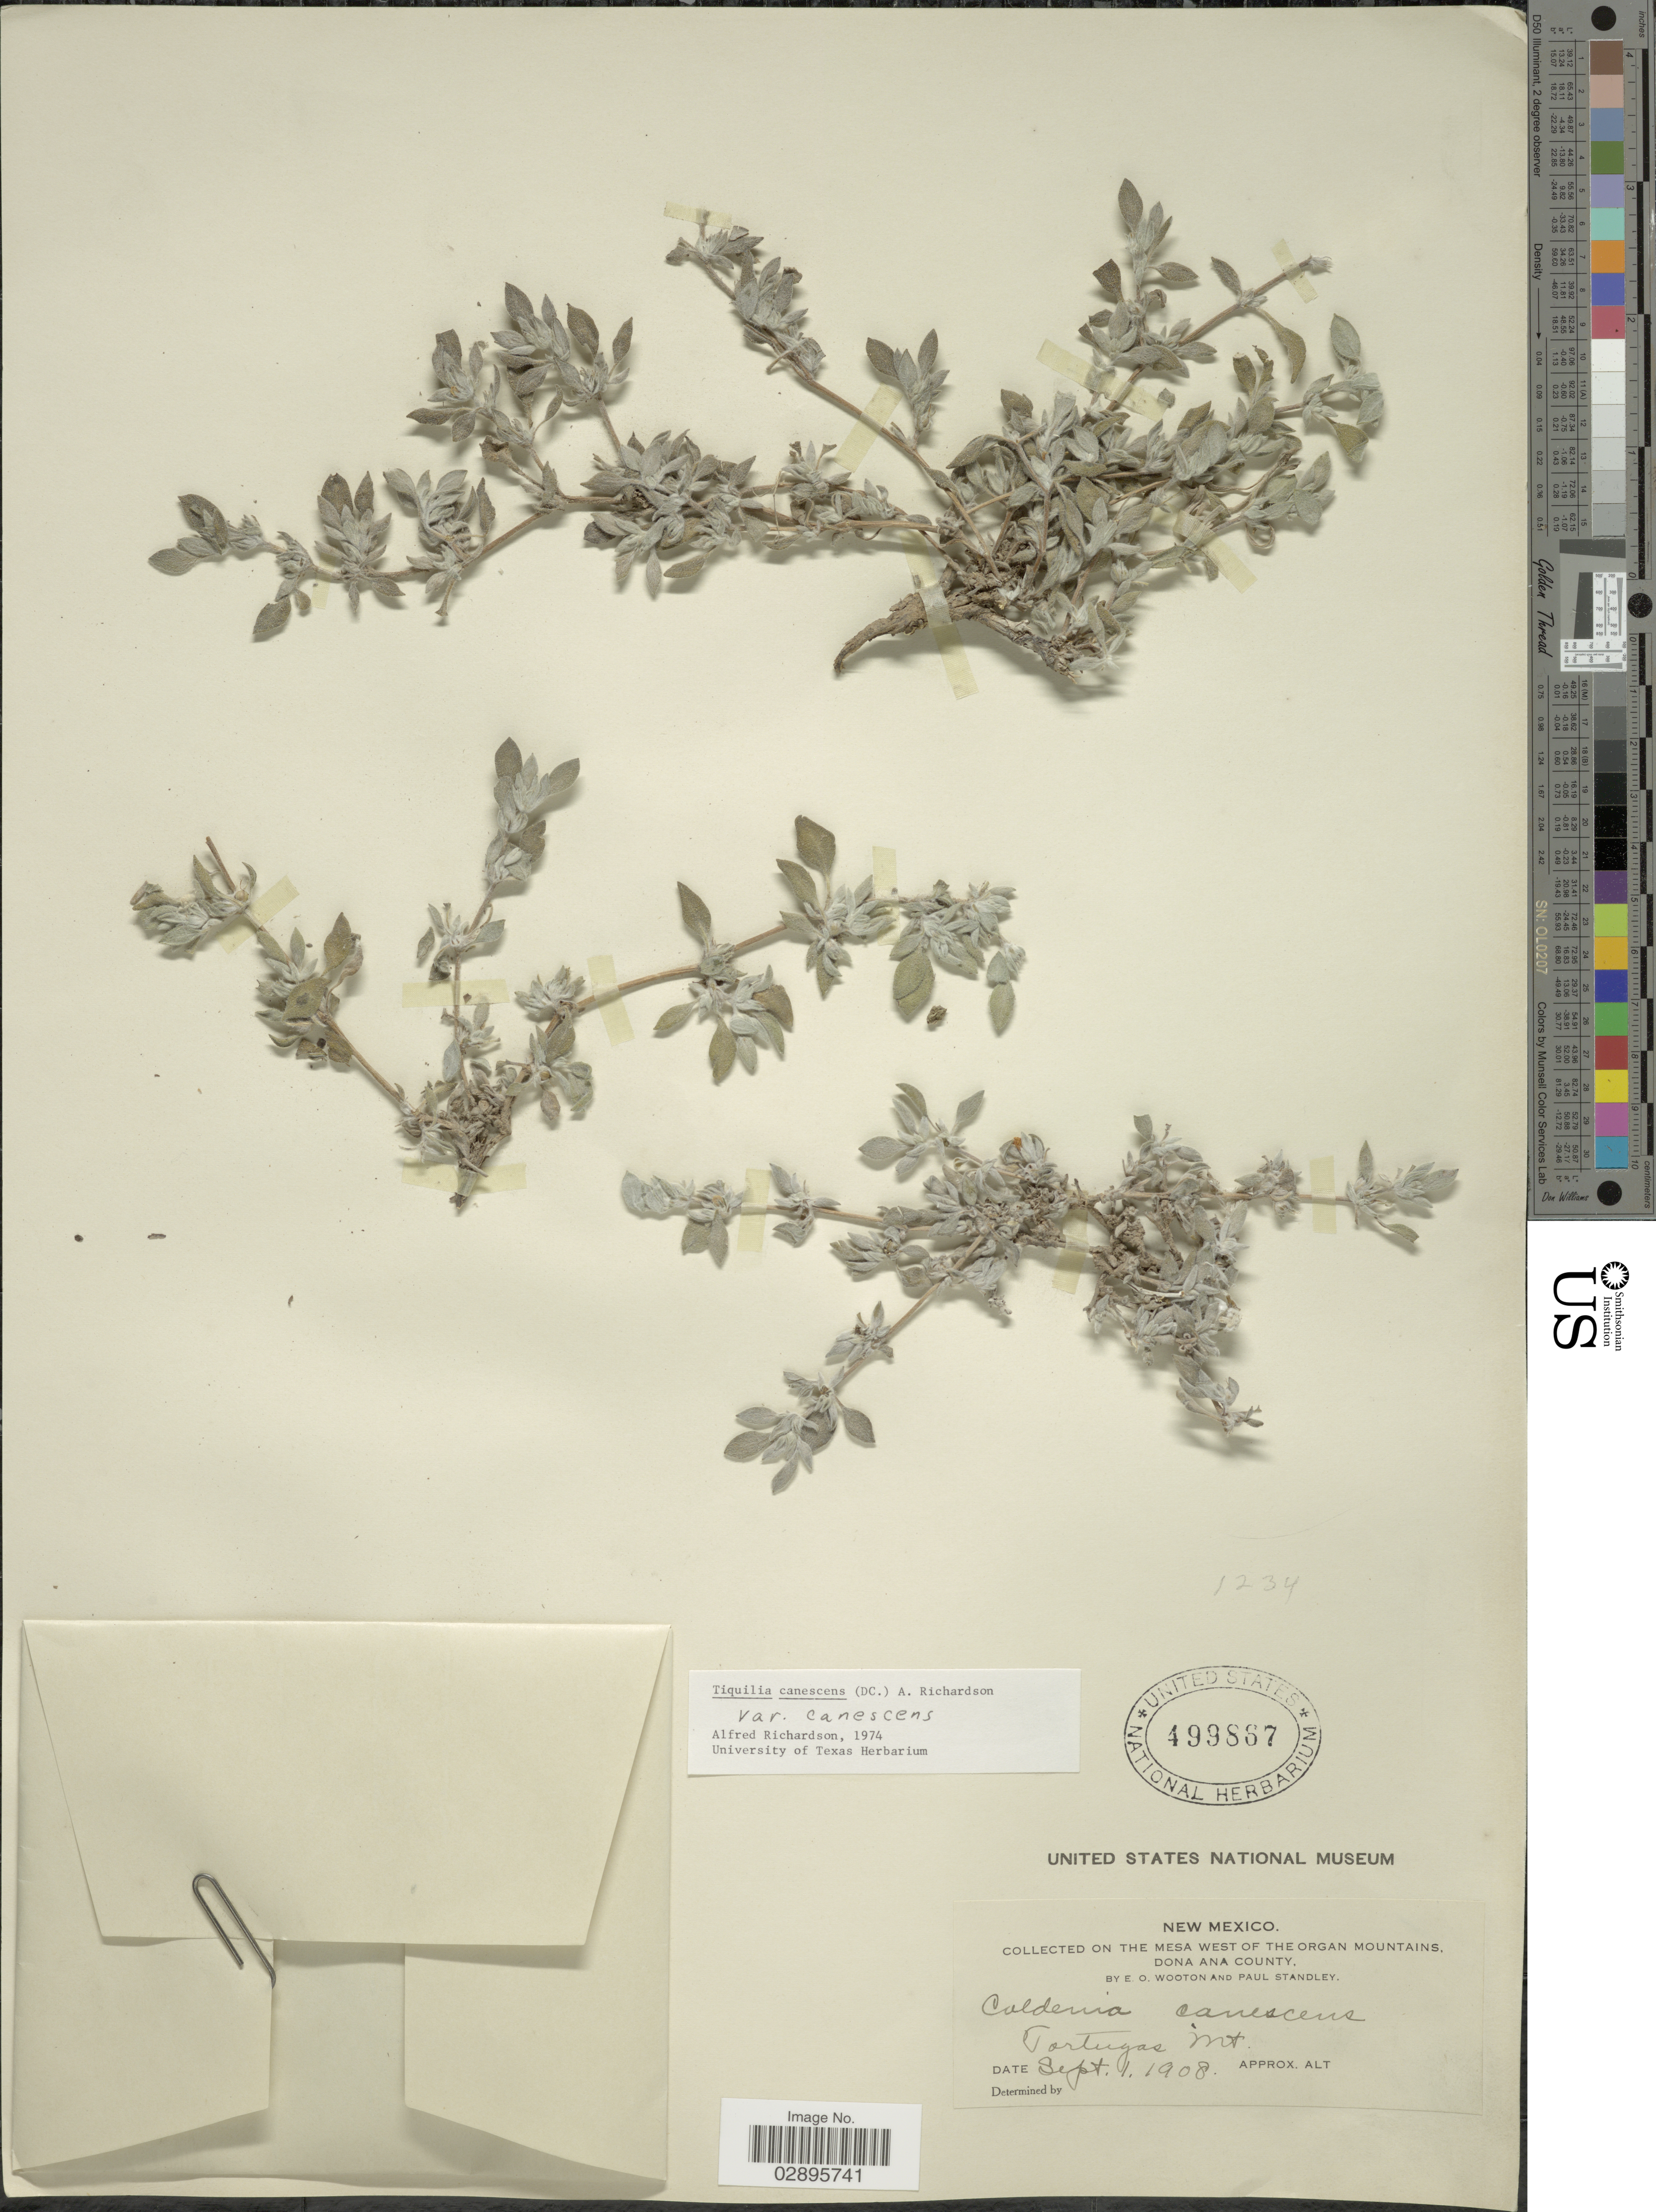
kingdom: Plantae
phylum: Tracheophyta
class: Magnoliopsida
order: Boraginales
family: Ehretiaceae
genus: Tiquilia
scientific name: Tiquilia canescens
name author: (A. DC.) A.T. Richardson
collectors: E. O. Wooton & P. C. Standley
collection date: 1908-09-01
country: United States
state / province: New Mexico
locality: On the mesa west of the Organ Mountains, Dona Ana County. Tortugas Mt.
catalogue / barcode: US 499867